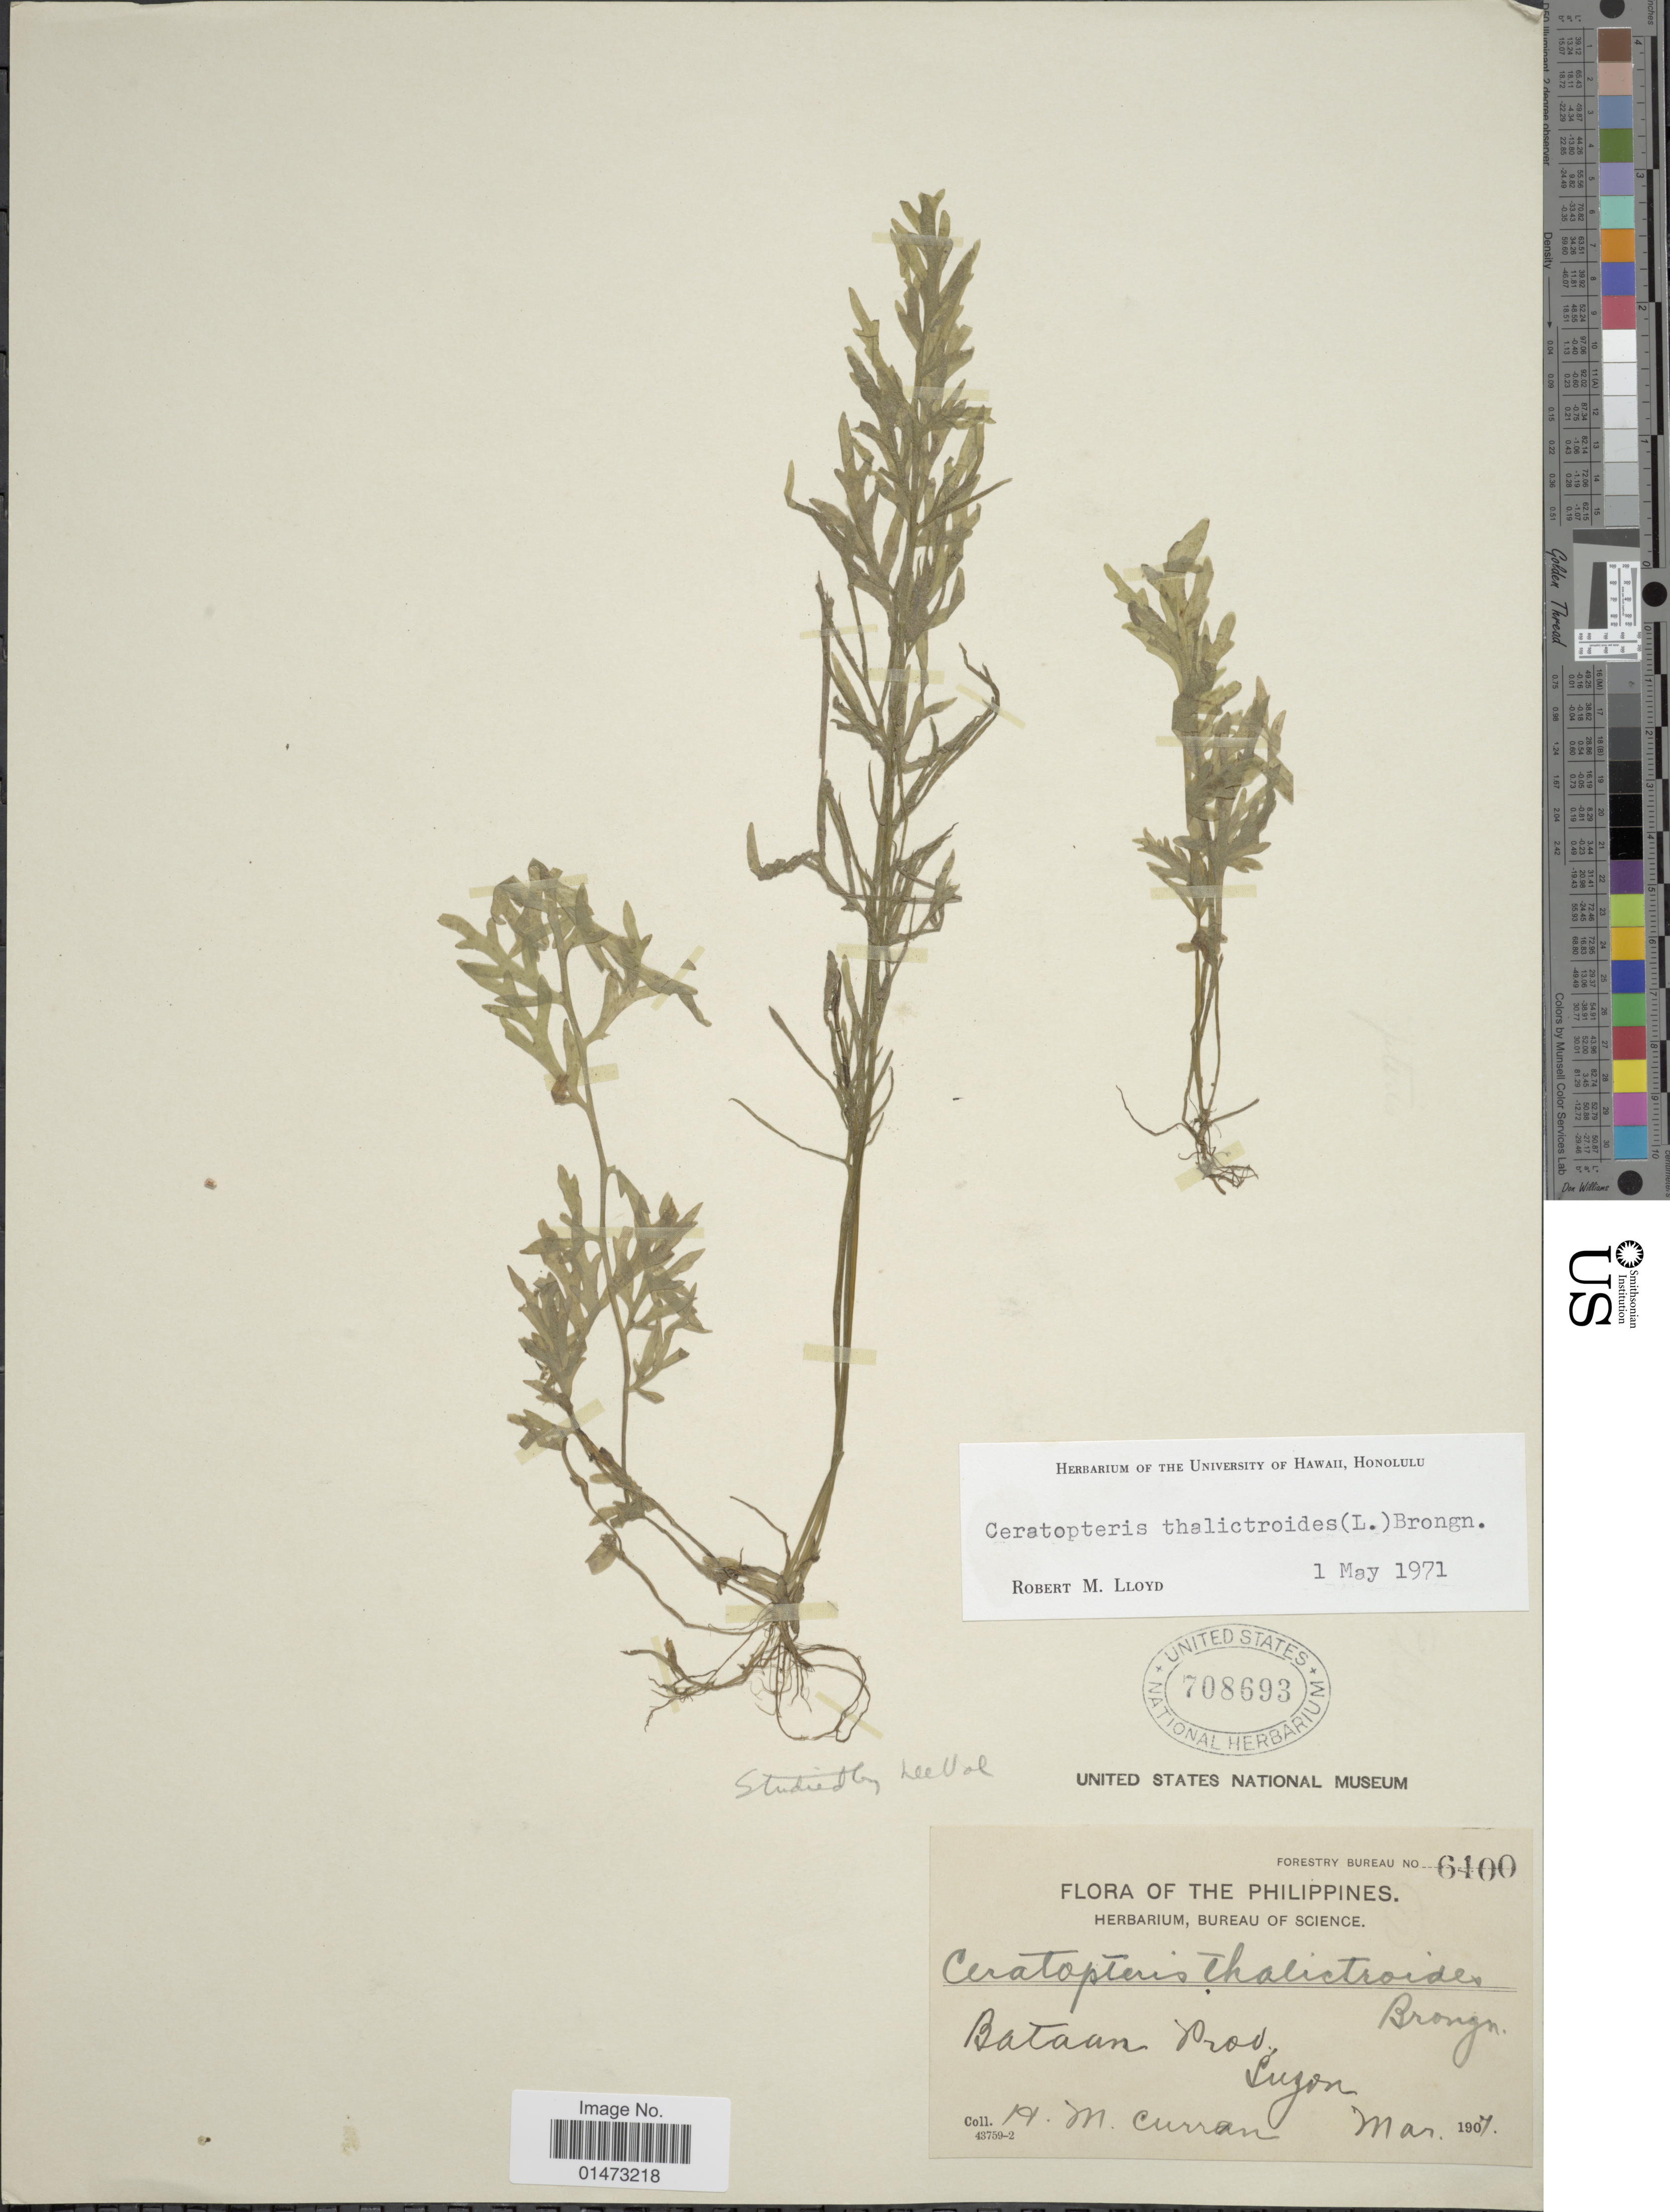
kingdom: Plantae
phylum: Tracheophyta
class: Polypodiopsida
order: Polypodiales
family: Pteridaceae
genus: Ceratopteris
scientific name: Ceratopteris thalictroides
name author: (L.) Brongn.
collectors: H. M. Curran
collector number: Forestry Bureau 6400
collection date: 1907-03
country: Philippines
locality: Bataan Prov, Luzon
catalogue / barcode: US 708693